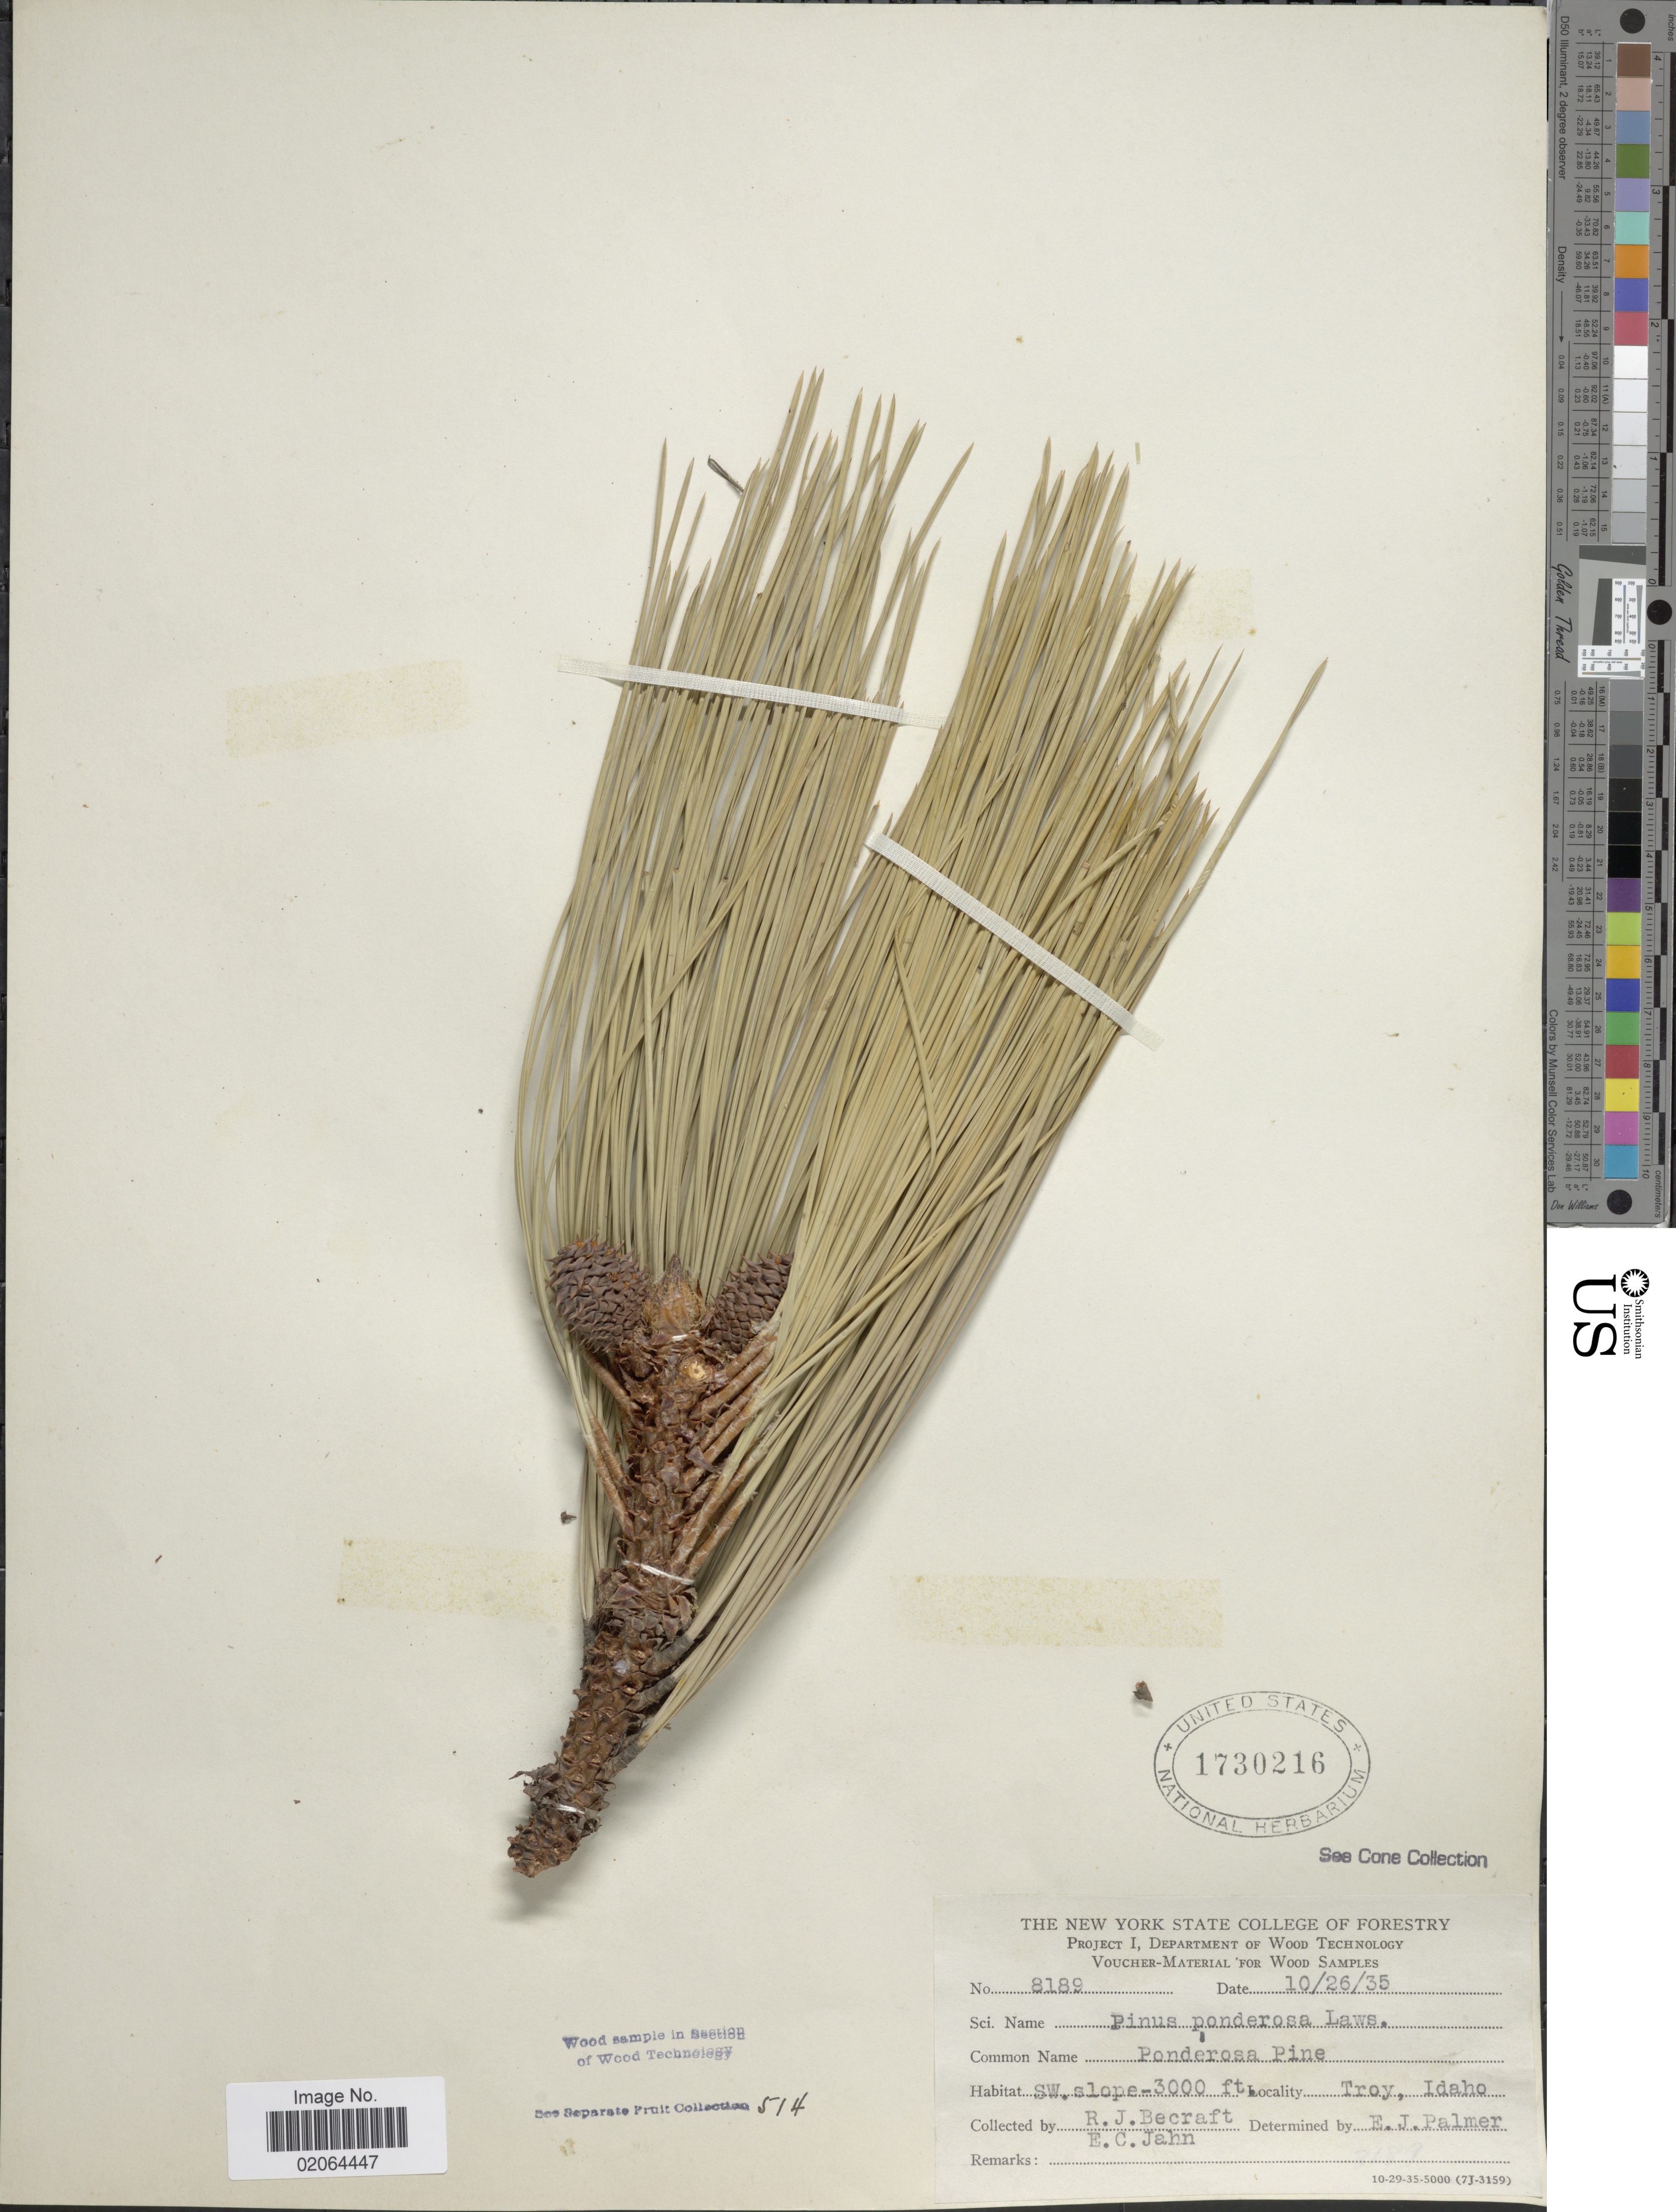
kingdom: Plantae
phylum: Tracheophyta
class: Pinopsida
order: Pinales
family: Pinaceae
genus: Pinus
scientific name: Pinus ponderosa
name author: Douglas ex C. Lawson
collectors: R. Becraft & E. Jahn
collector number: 8189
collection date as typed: Transcribed d/m/y: 26/10/35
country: United States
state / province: Idaho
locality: SW. slope. Troy, Idaho.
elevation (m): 914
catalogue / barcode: US 1730216